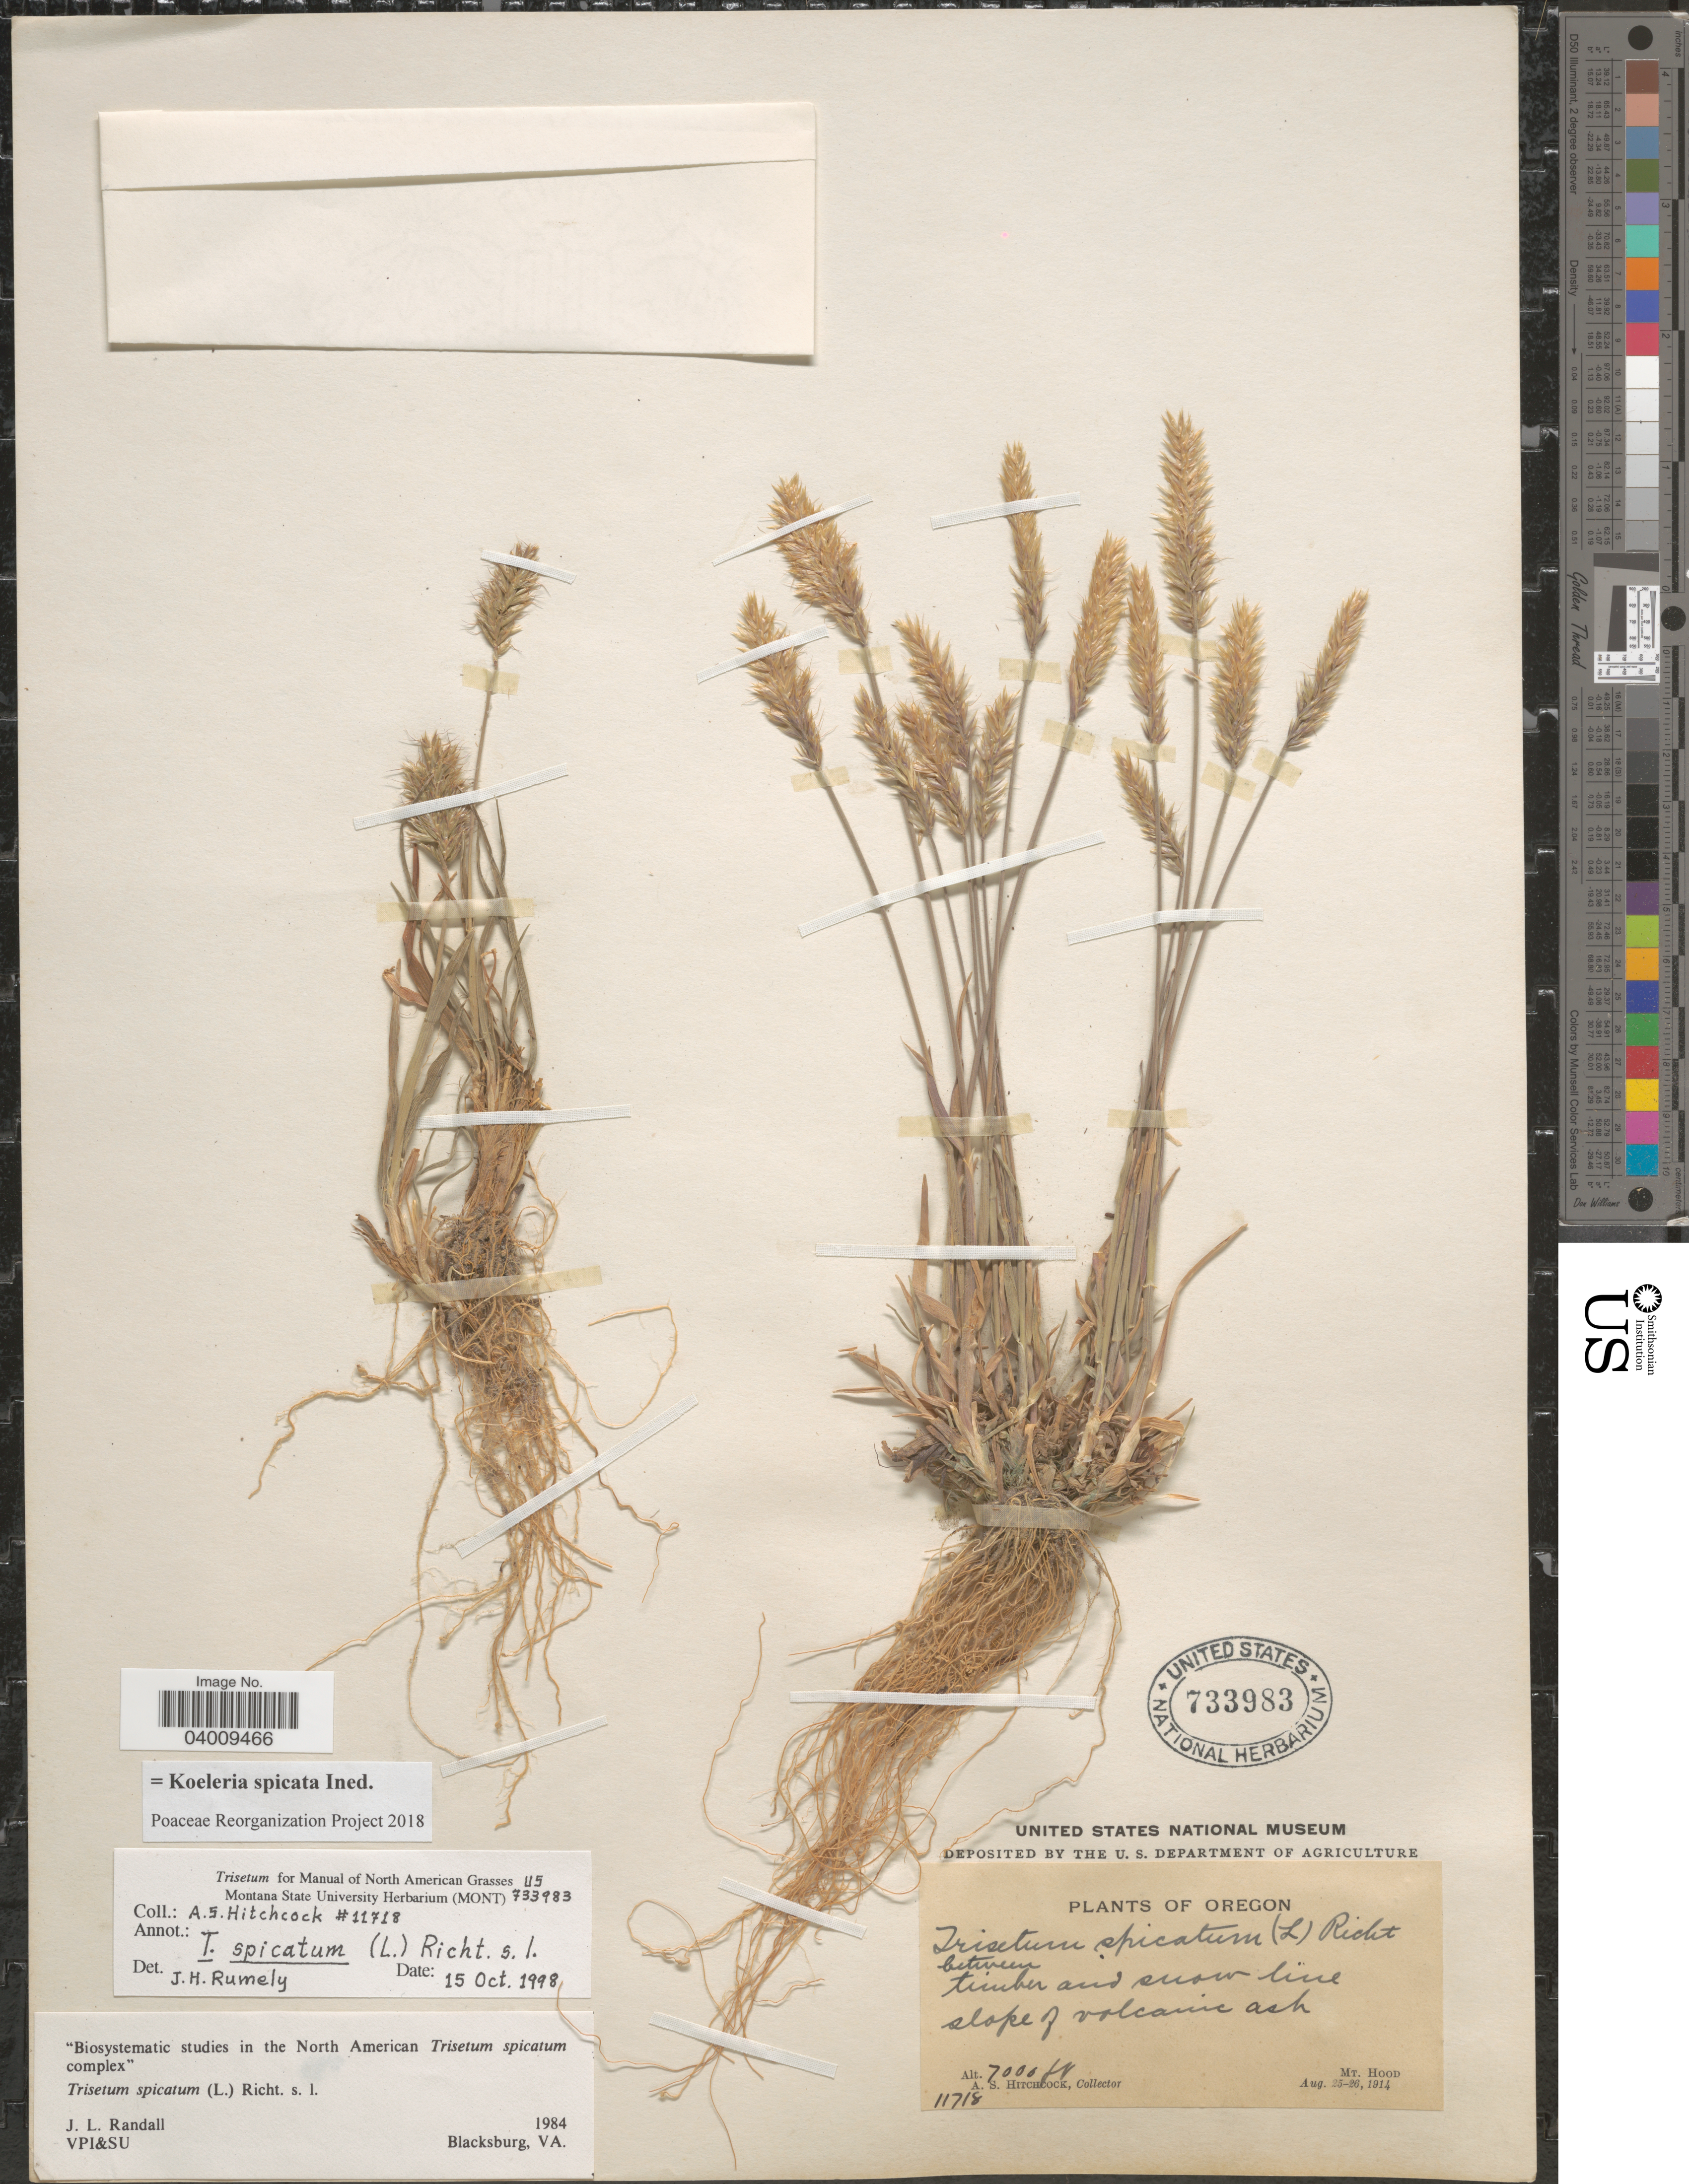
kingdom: Plantae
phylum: Tracheophyta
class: Liliopsida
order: Poales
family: Poaceae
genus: Koeleria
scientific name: Koeleria spicata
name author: (L.) Barberá et al.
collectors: A. S. Hitchcock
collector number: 11718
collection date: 1914-08-25/1914-08-26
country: United States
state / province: Oregon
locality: Between timber and snow line. Mt. Hood.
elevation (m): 2134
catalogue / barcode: US 733983